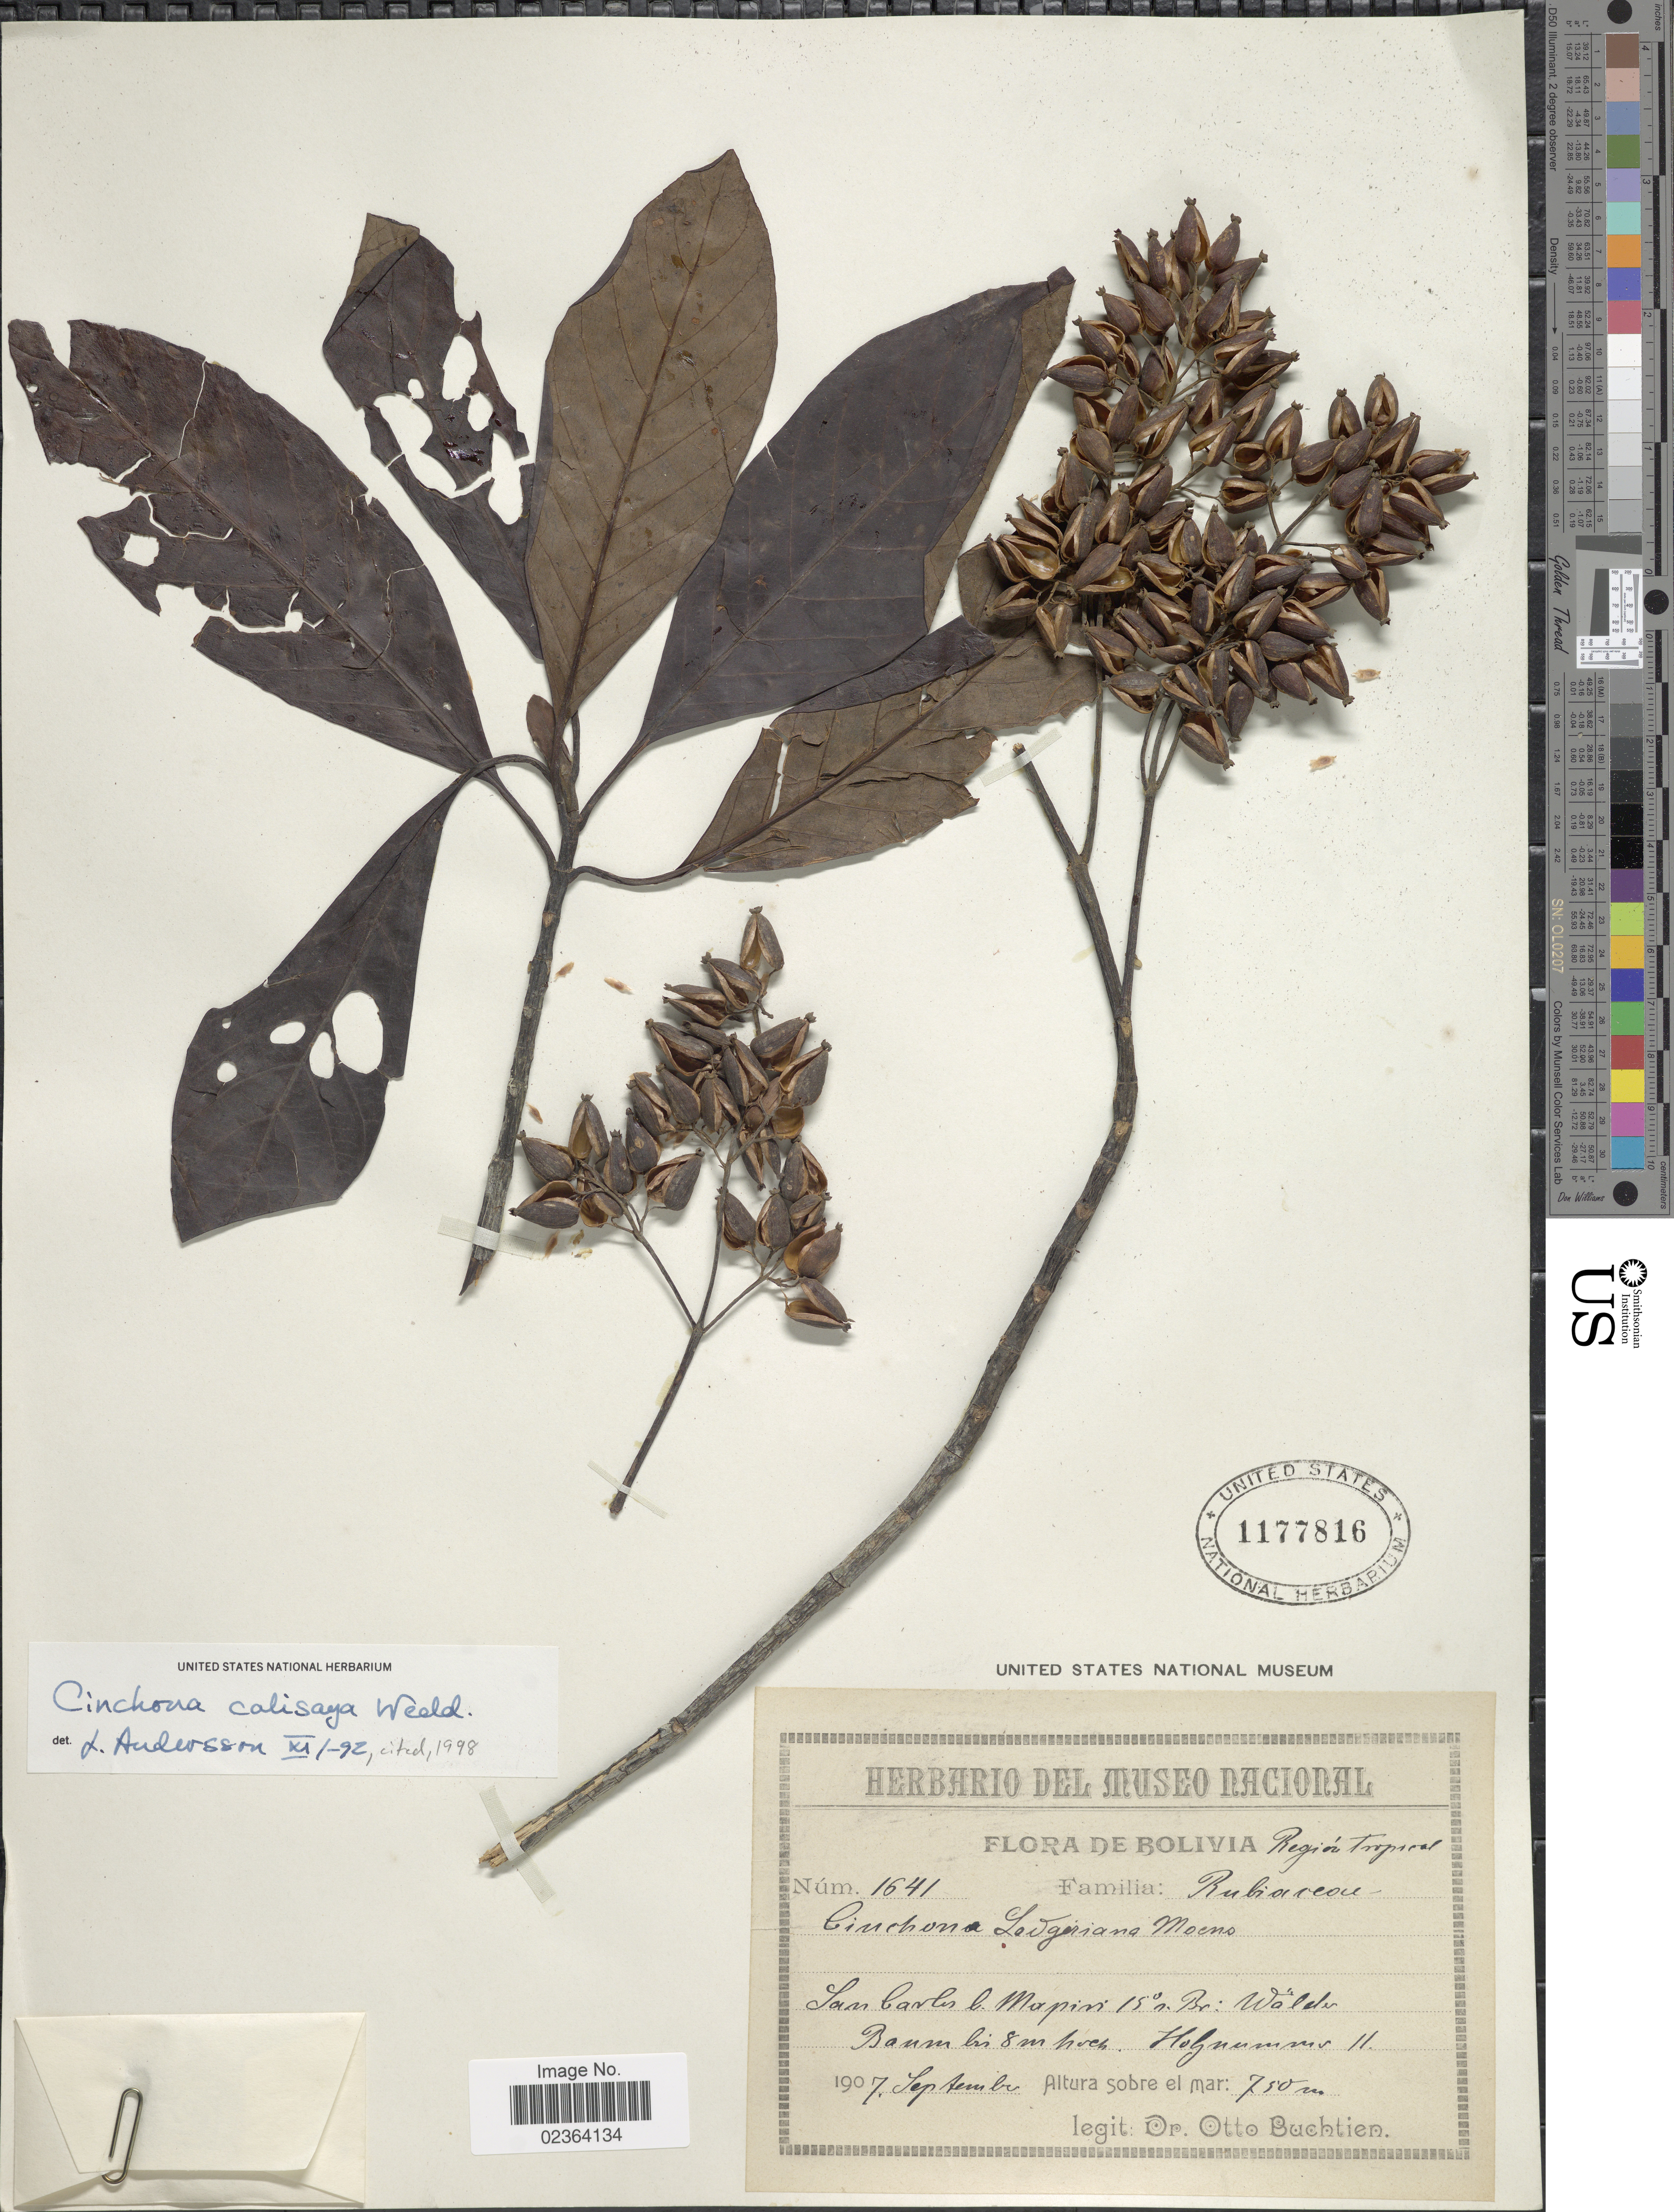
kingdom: Plantae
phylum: Tracheophyta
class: Magnoliopsida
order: Gentianales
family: Rubiaceae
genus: Cinchona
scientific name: Cinchona calisaya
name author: Wedd.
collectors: O. Buchtien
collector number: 1641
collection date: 1907-09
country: Bolivia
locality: San Carlos l. Mapiri 15°s. BR: Walder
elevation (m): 750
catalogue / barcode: US 1177816